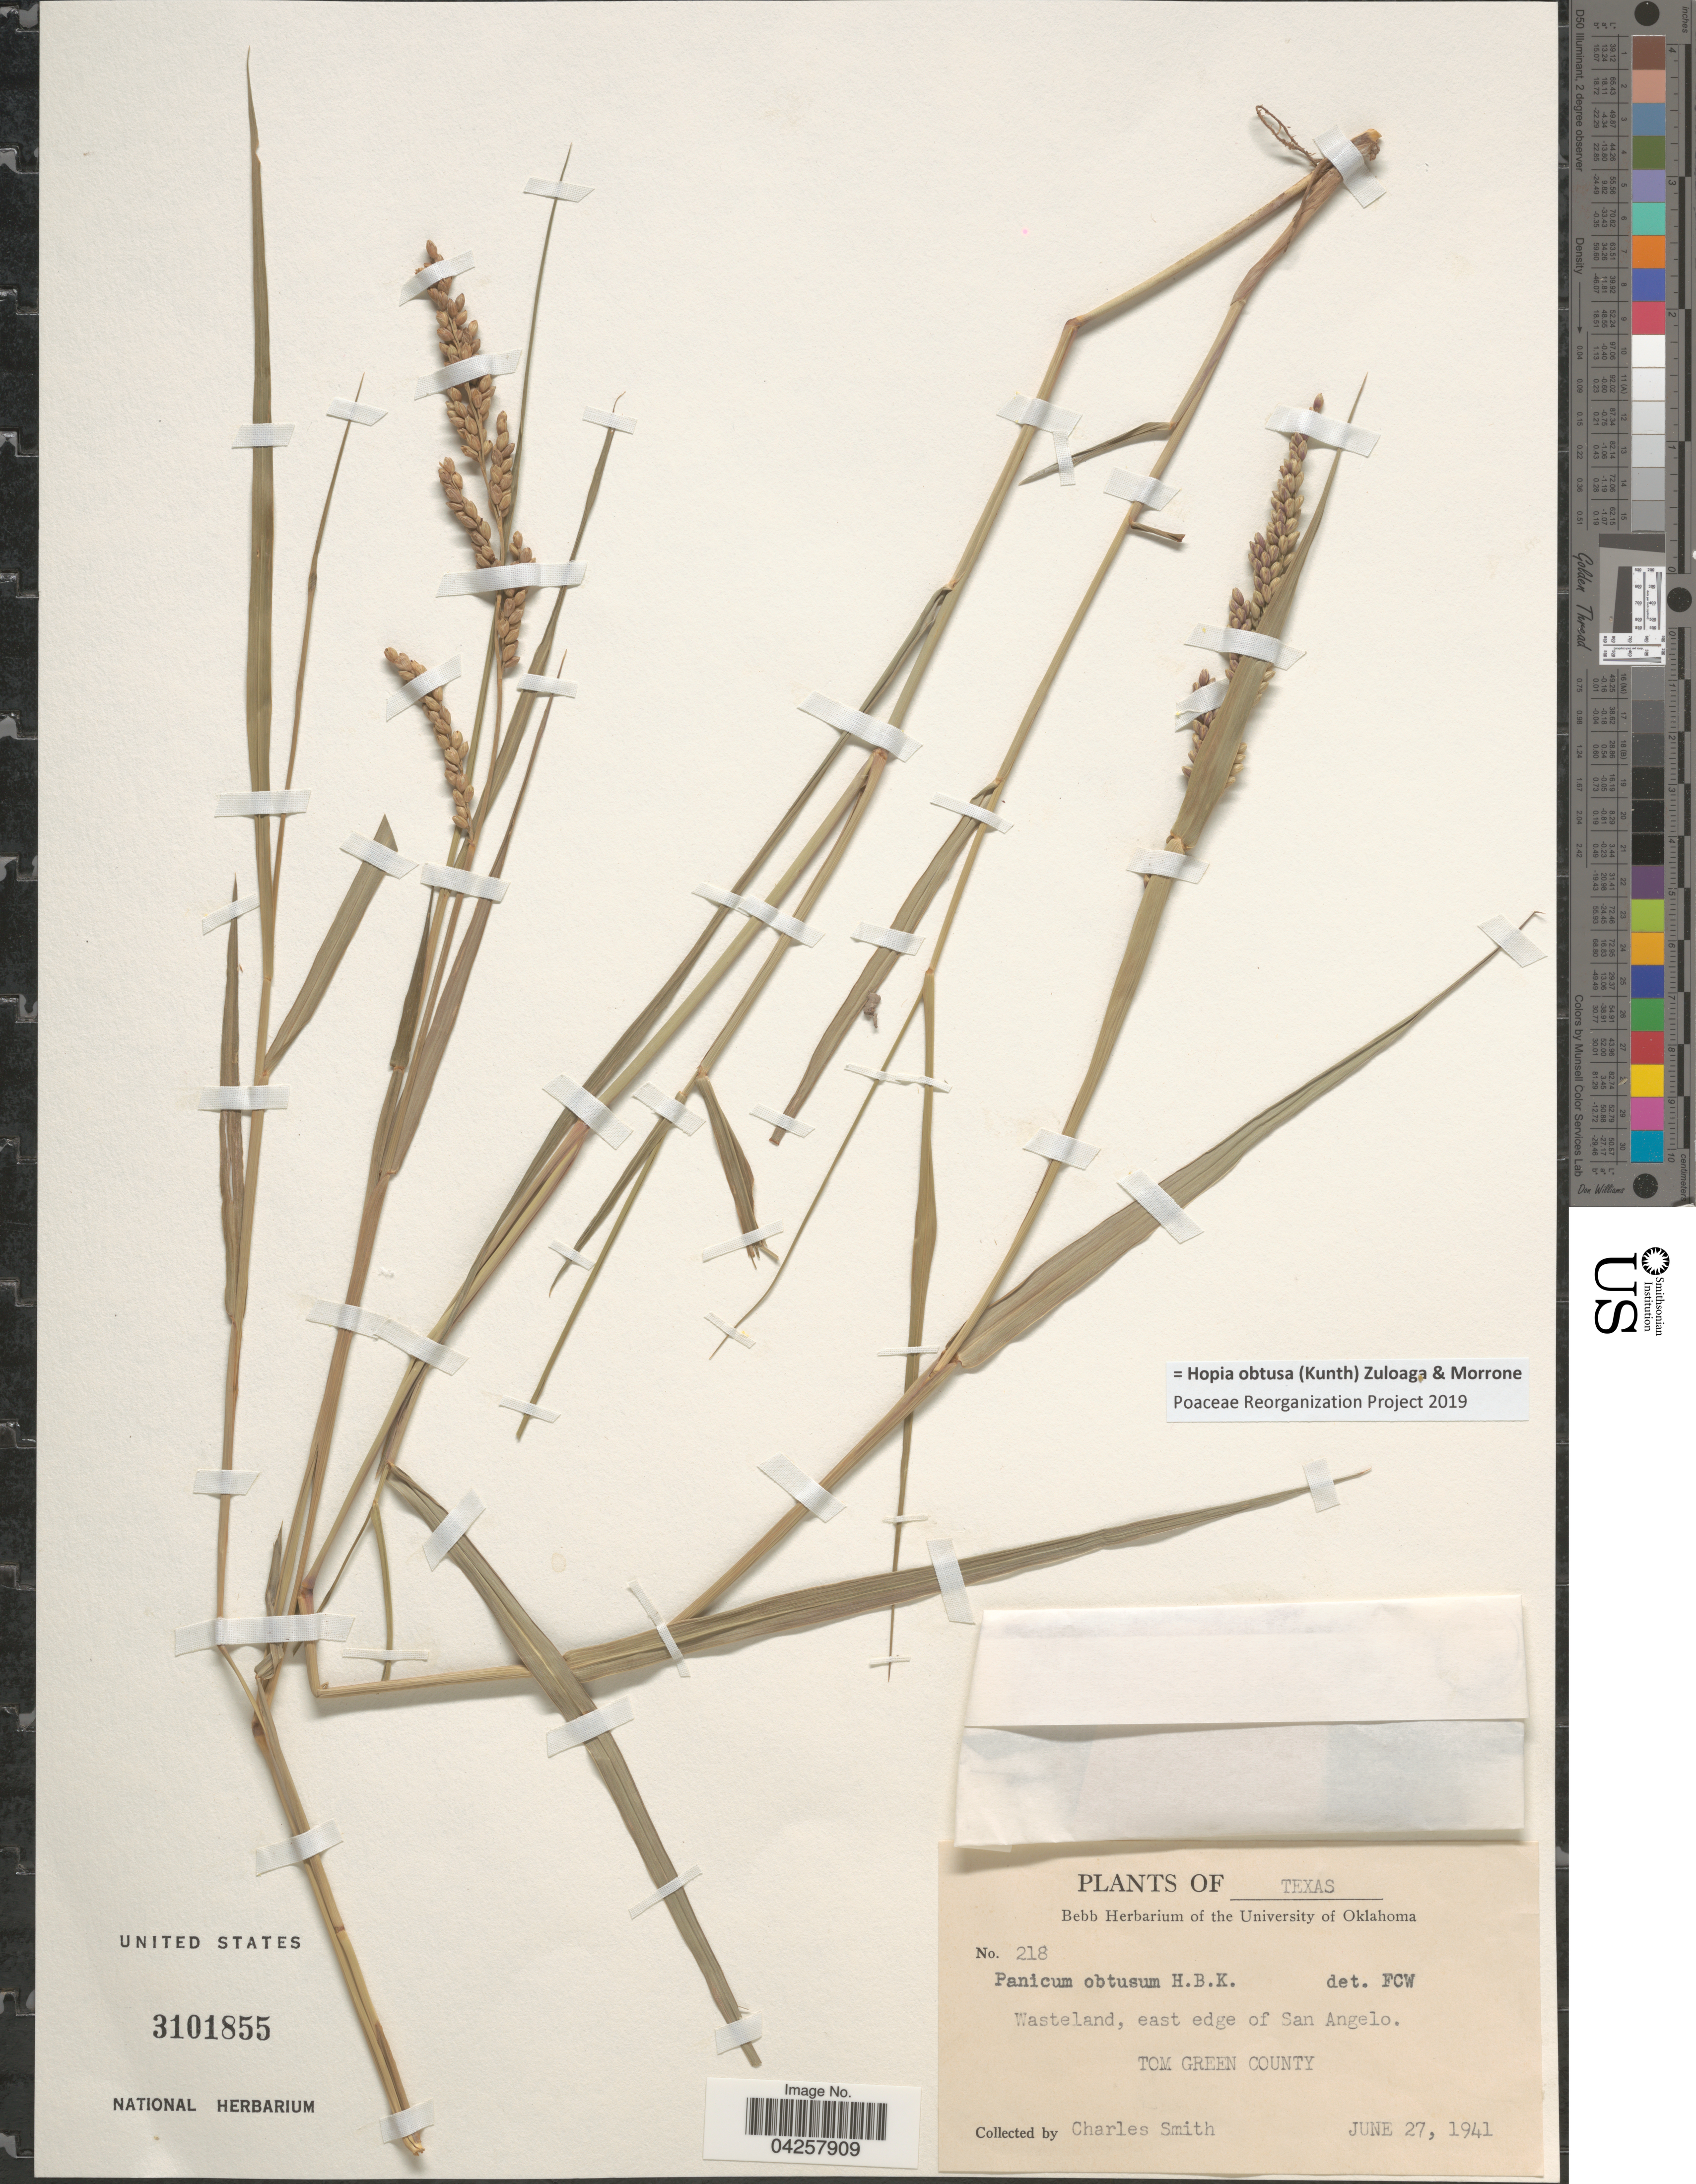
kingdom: Plantae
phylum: Tracheophyta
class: Liliopsida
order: Poales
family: Poaceae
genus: Hopia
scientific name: Hopia obtusa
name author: (Kunth) Zuloaga & Morrone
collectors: C. L. Smith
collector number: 218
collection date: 1941-06-27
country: United States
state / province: Texas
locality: Wasteland, east edge of San Angelo. Tom Green County.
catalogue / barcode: US 3101855